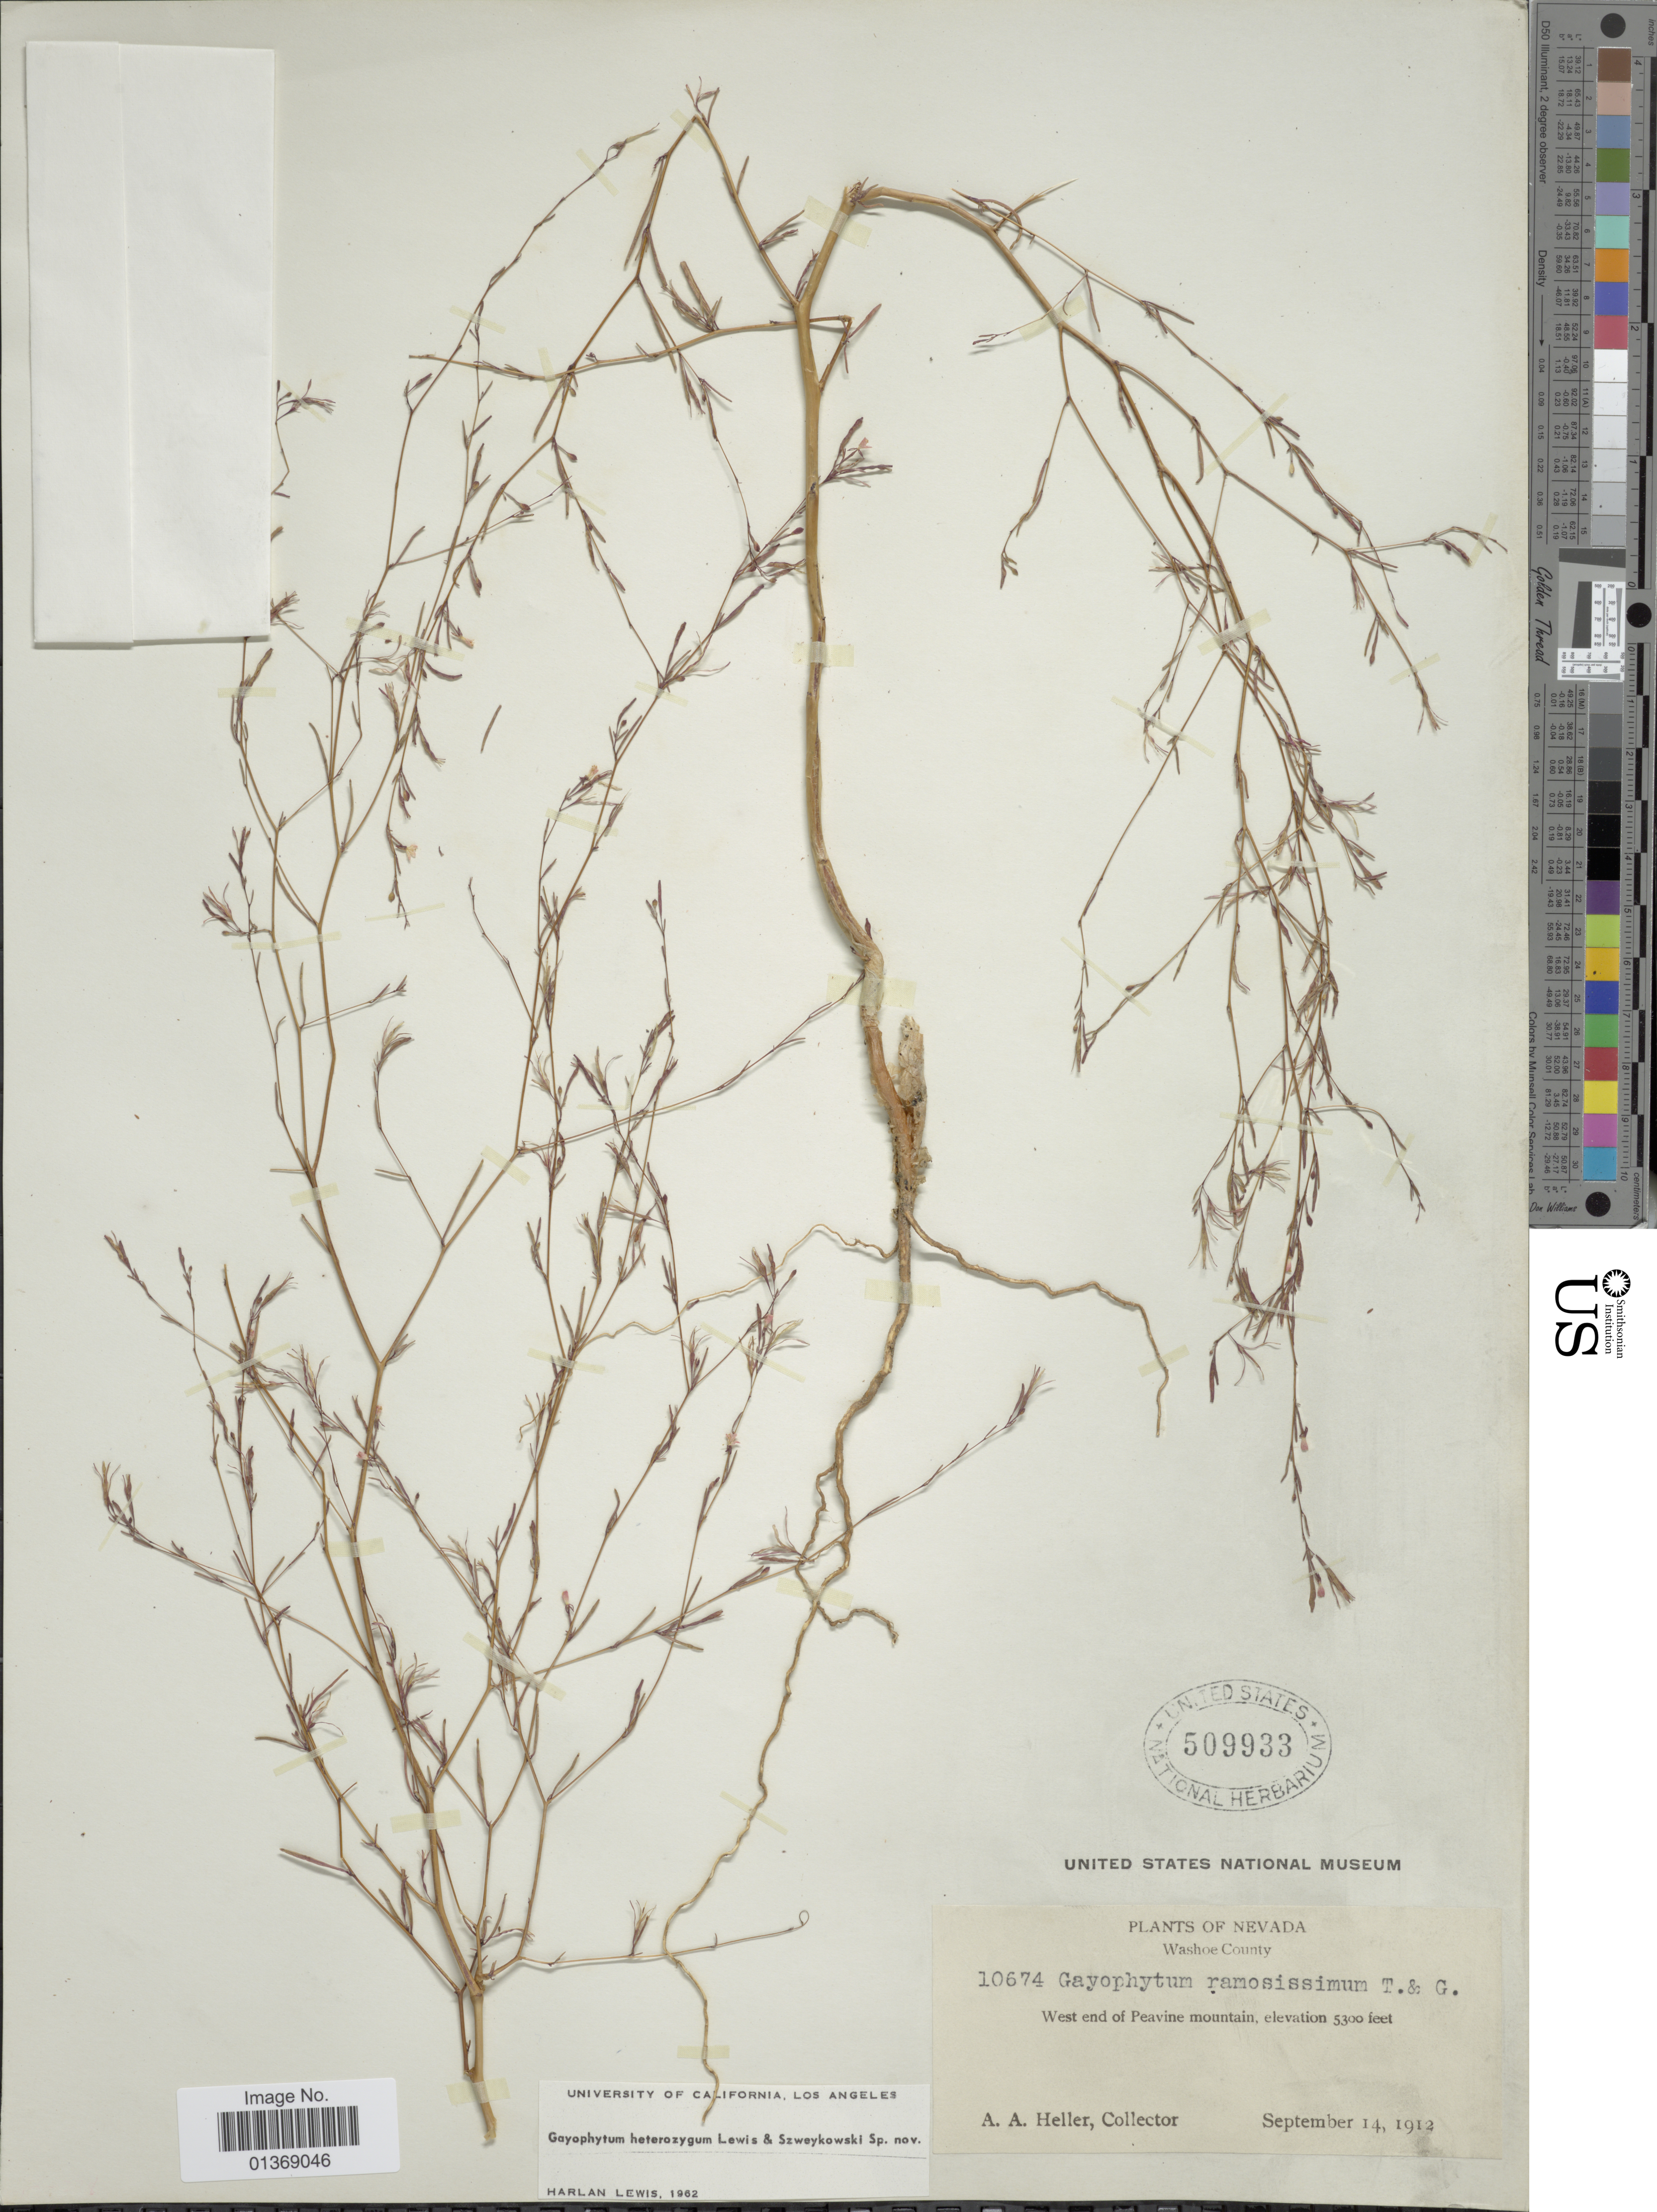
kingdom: Plantae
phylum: Tracheophyta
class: Magnoliopsida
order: Myrtales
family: Onagraceae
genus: Gayophytum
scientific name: Gayophytum heterozygum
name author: F. H. Lewis & Szweyk.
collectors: A. A. Heller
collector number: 10674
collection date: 1912-09-14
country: United States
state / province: Nevada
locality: Washoe County, West end of Peavine mountain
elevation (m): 1615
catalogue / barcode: US 509933